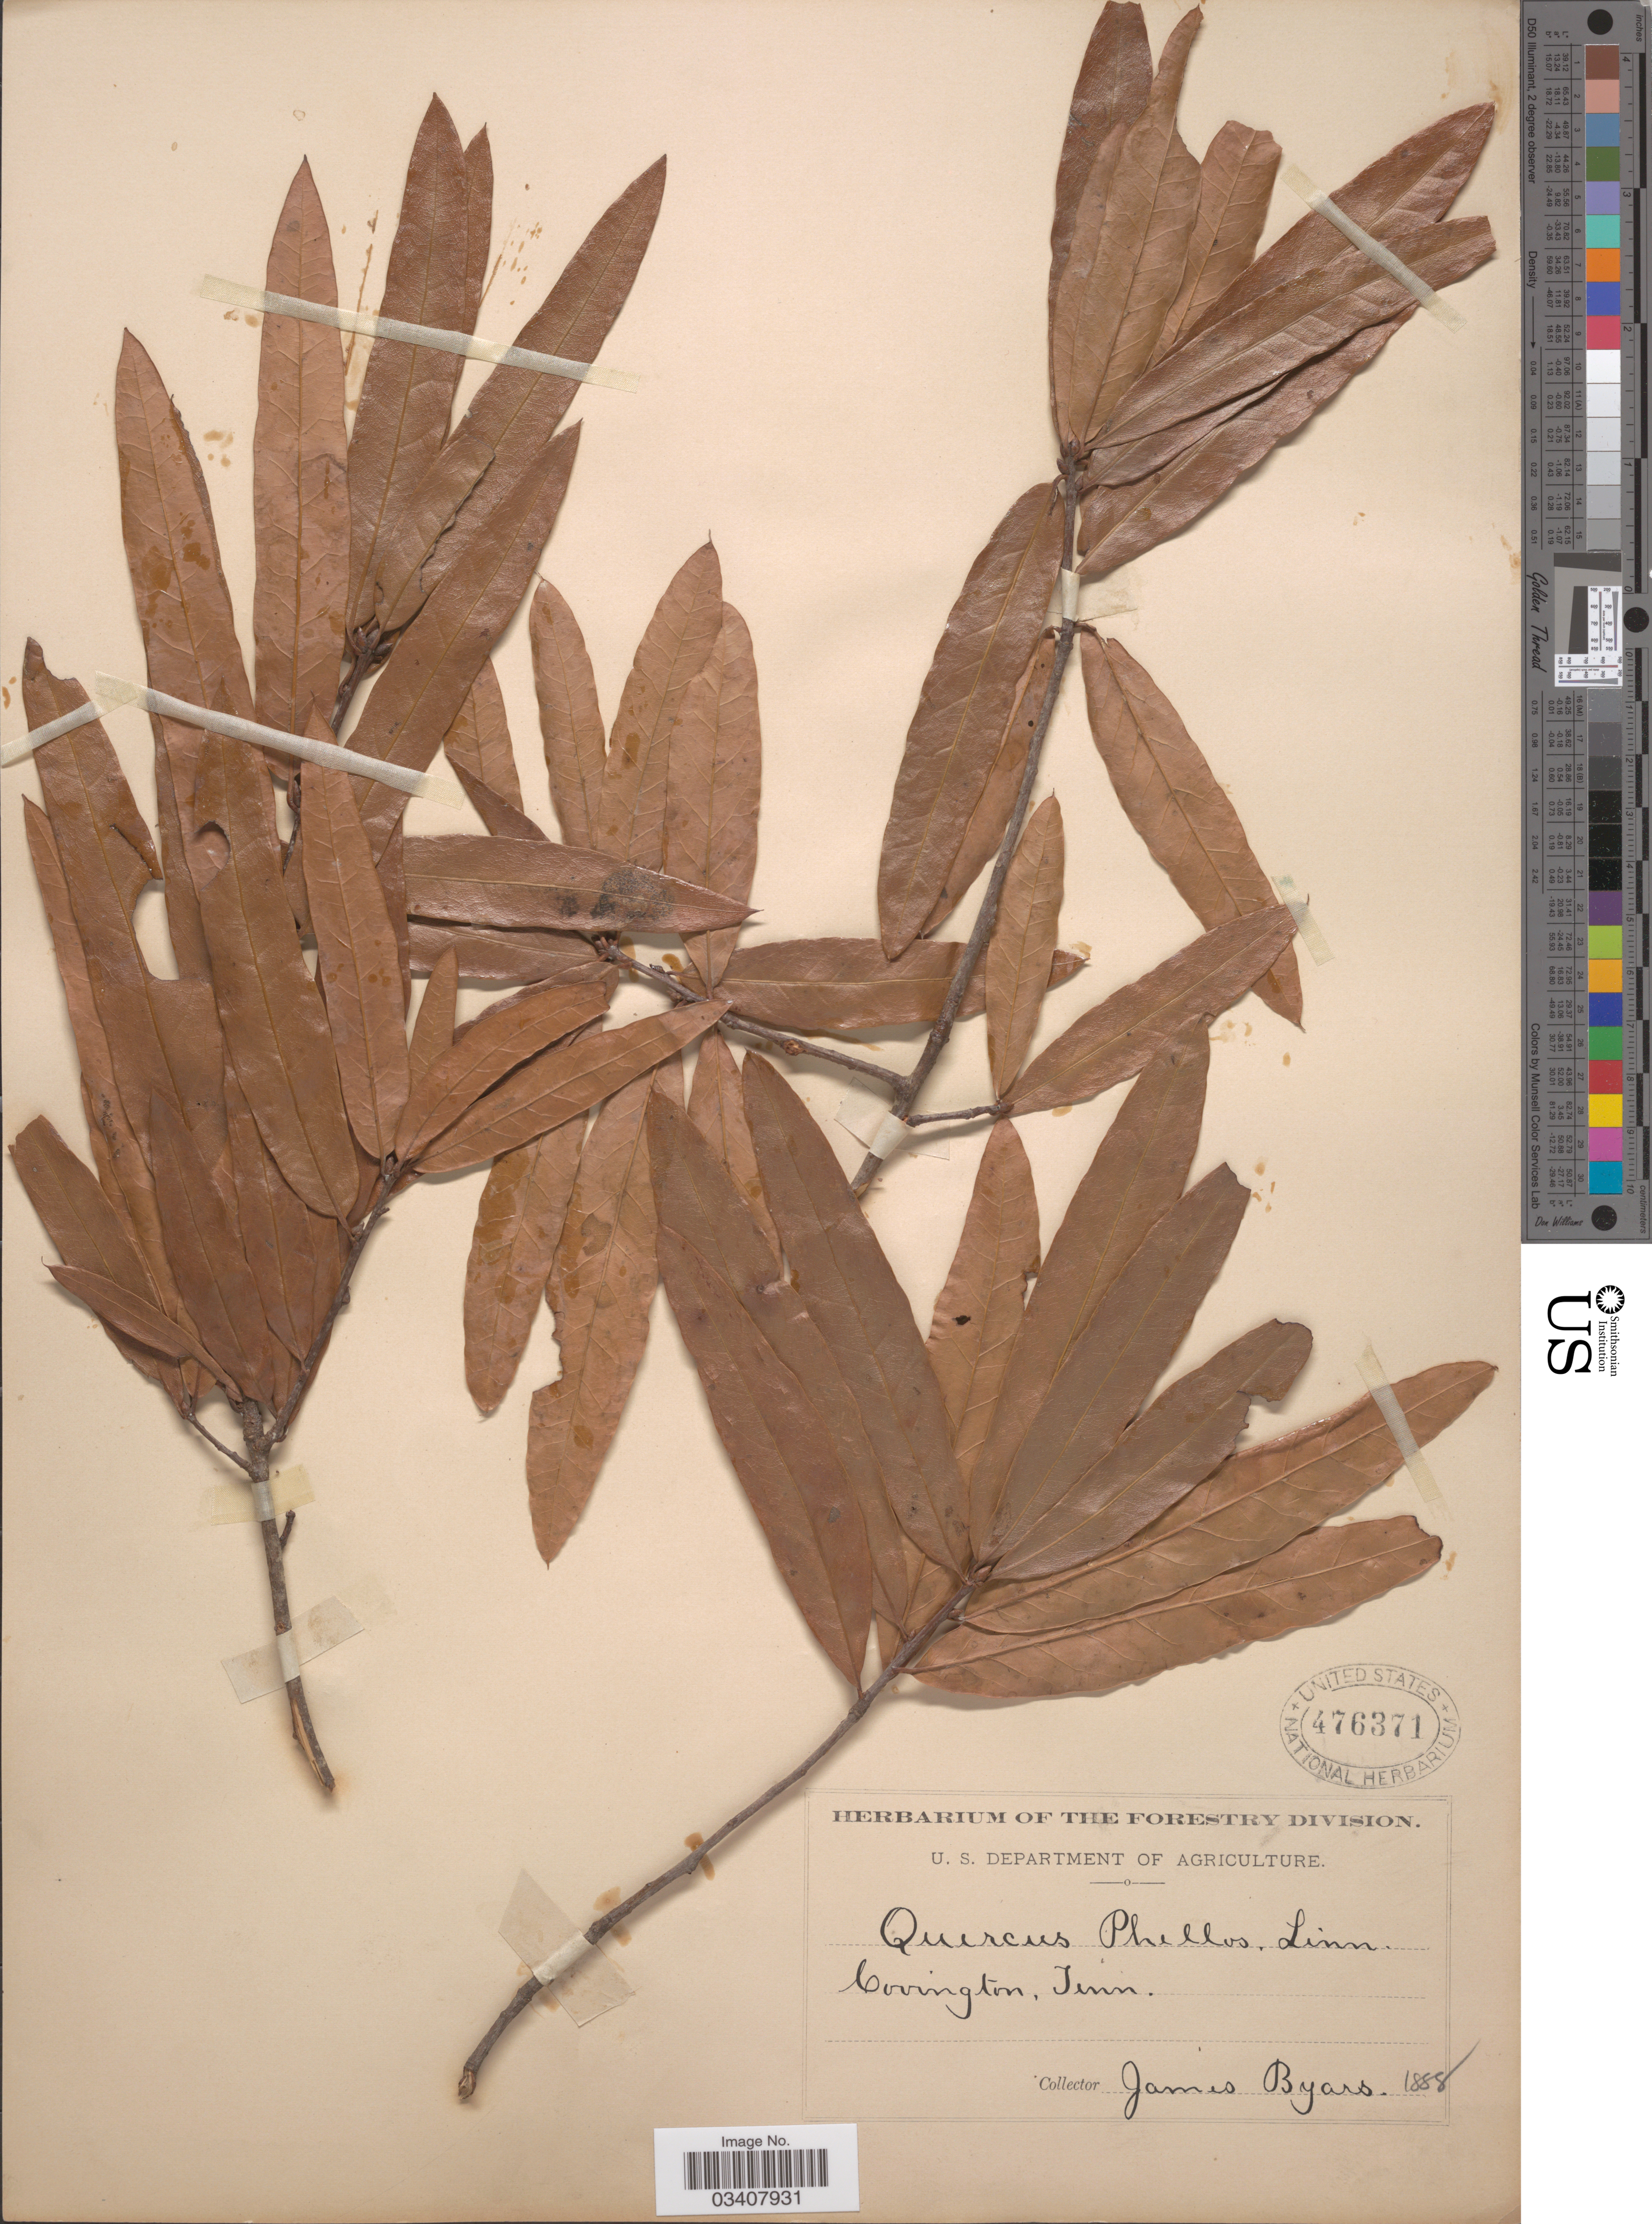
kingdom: Plantae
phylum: Tracheophyta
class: Magnoliopsida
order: Fagales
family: Fagaceae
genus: Quercus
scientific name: Quercus phellos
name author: L.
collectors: J. Byars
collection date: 1888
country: United States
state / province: Tennessee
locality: Covington.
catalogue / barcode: US 476371